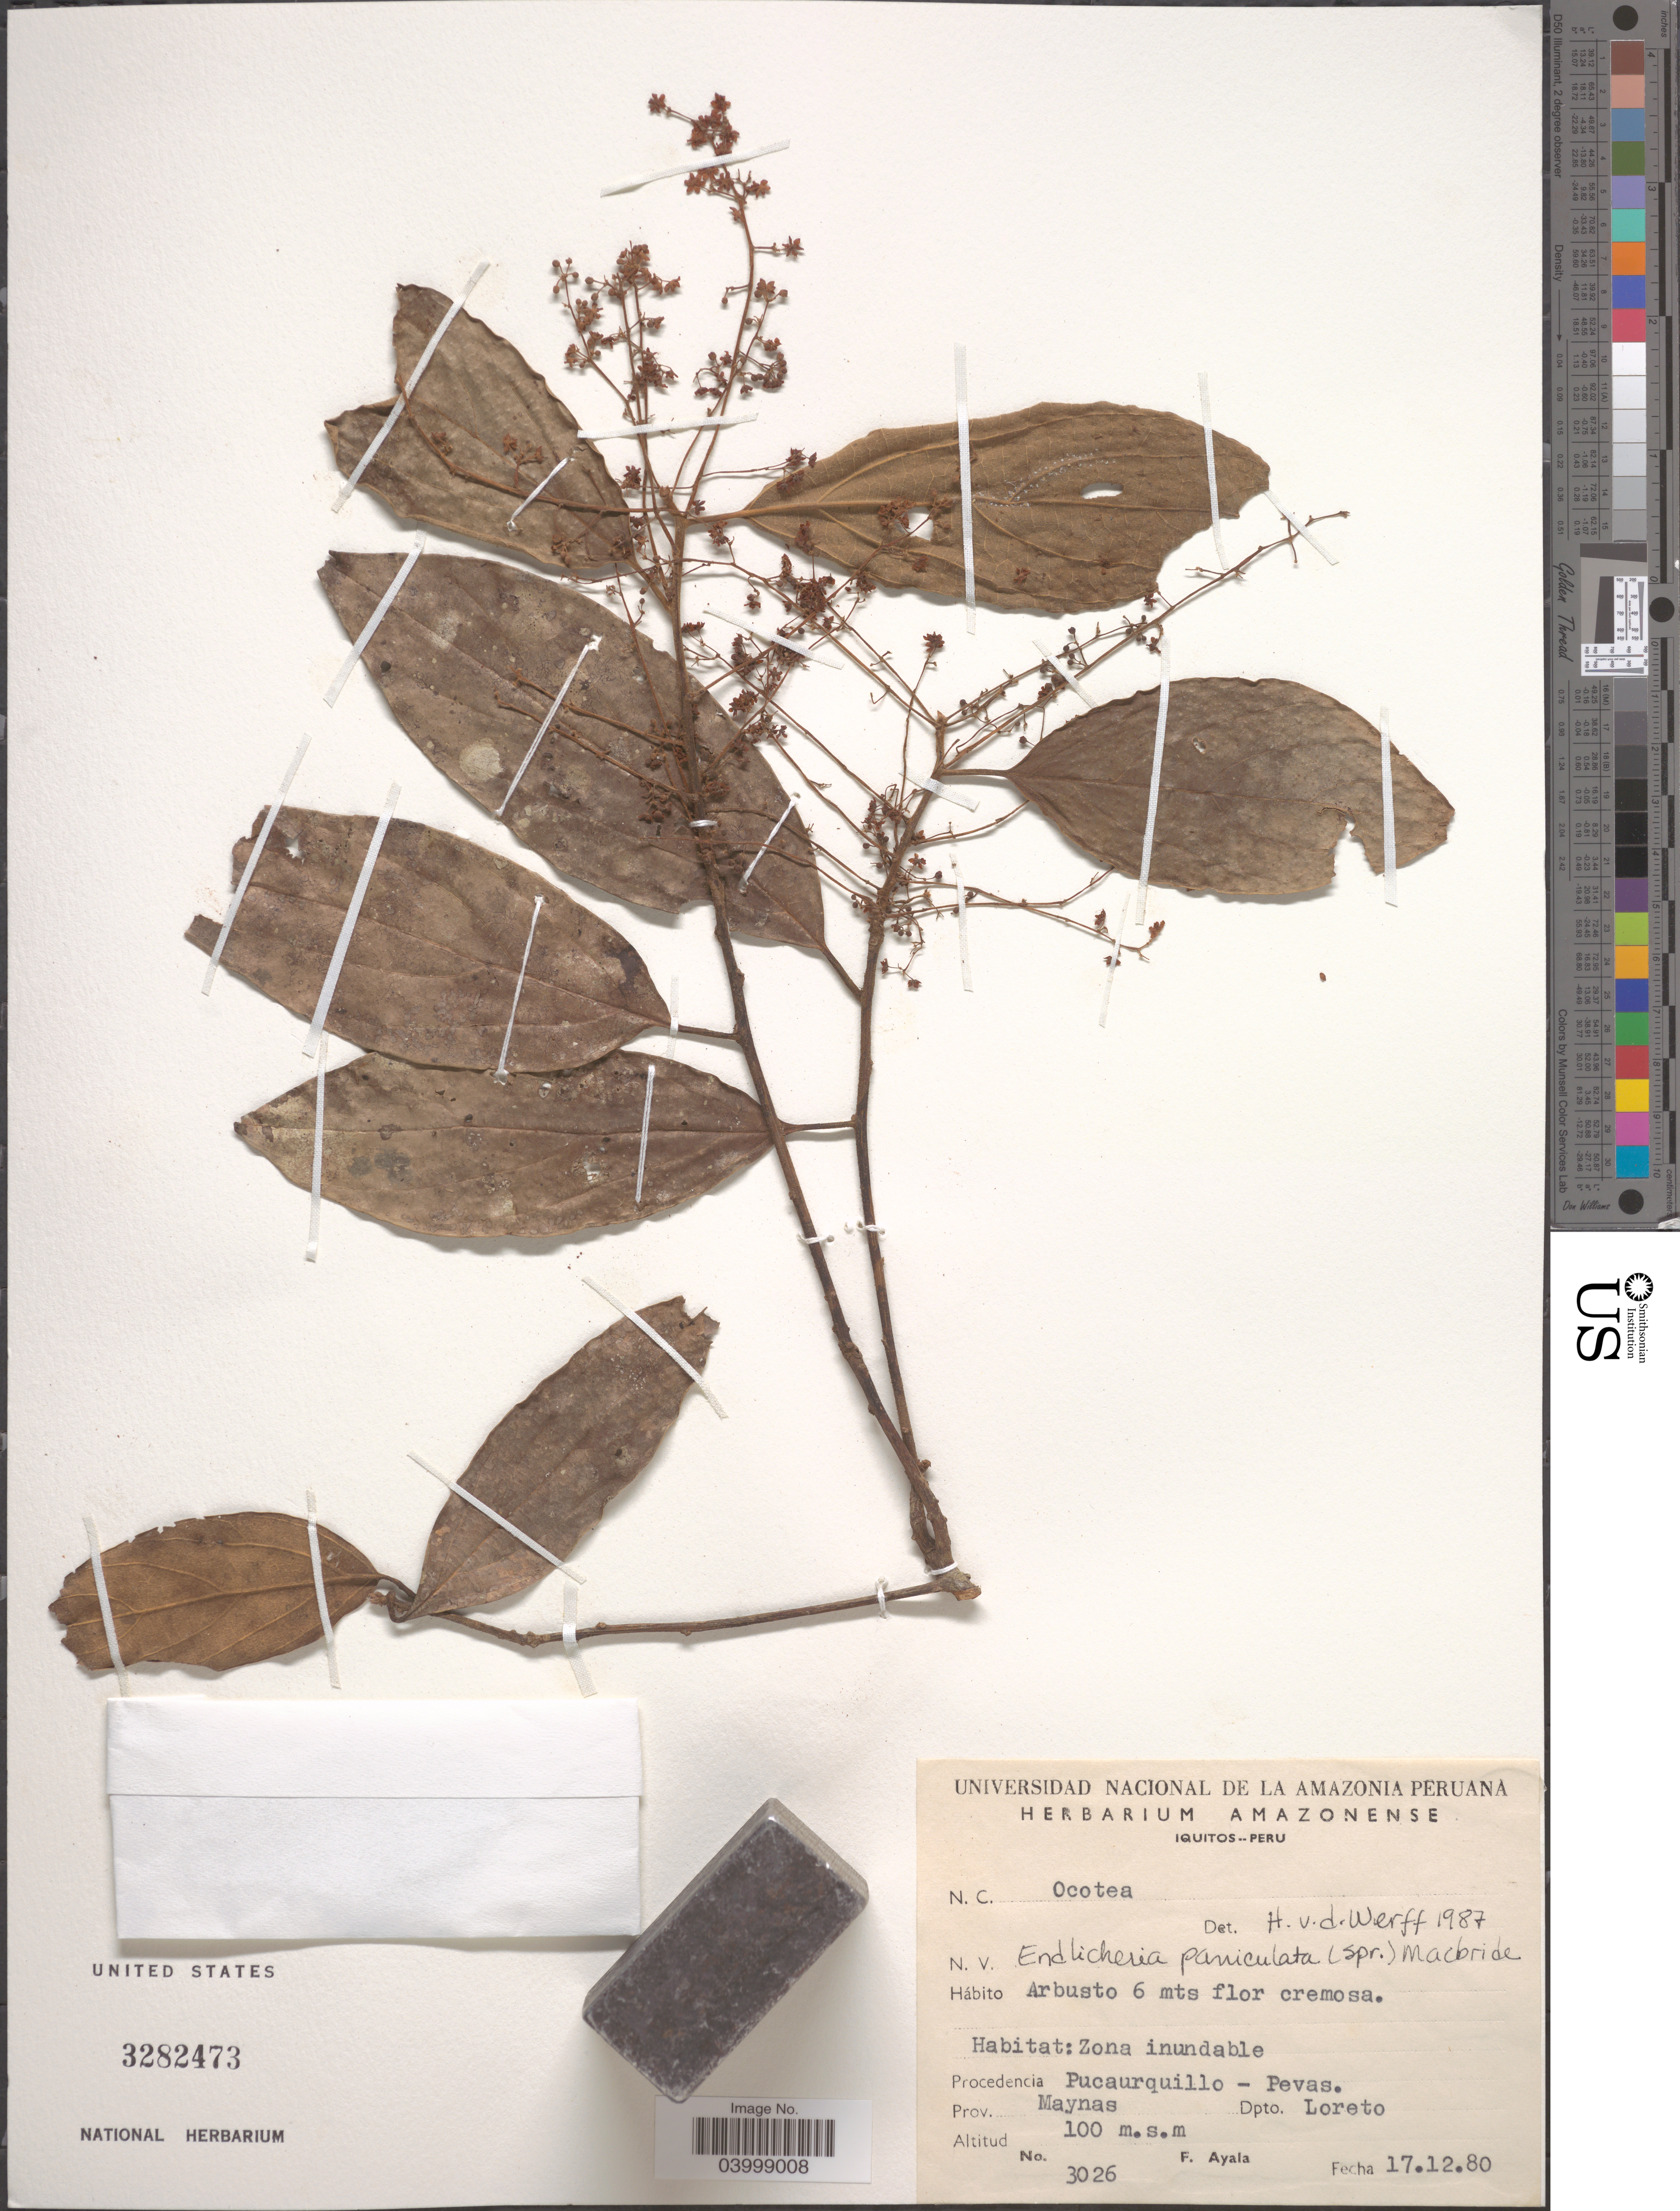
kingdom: Plantae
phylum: Tracheophyta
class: Magnoliopsida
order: Laurales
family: Lauraceae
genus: Endlicheria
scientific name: Endlicheria paniculata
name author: (Spreng.) J.F. Macbr.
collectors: F. Ayala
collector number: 3026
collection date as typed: Transcribed d/m/y: 17/12/80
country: Peru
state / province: Loreto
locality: Procedencia Pucaurquillo - Pevas. Prov. Maynas. Dpto. Loreto.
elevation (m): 100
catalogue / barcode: US 3282473